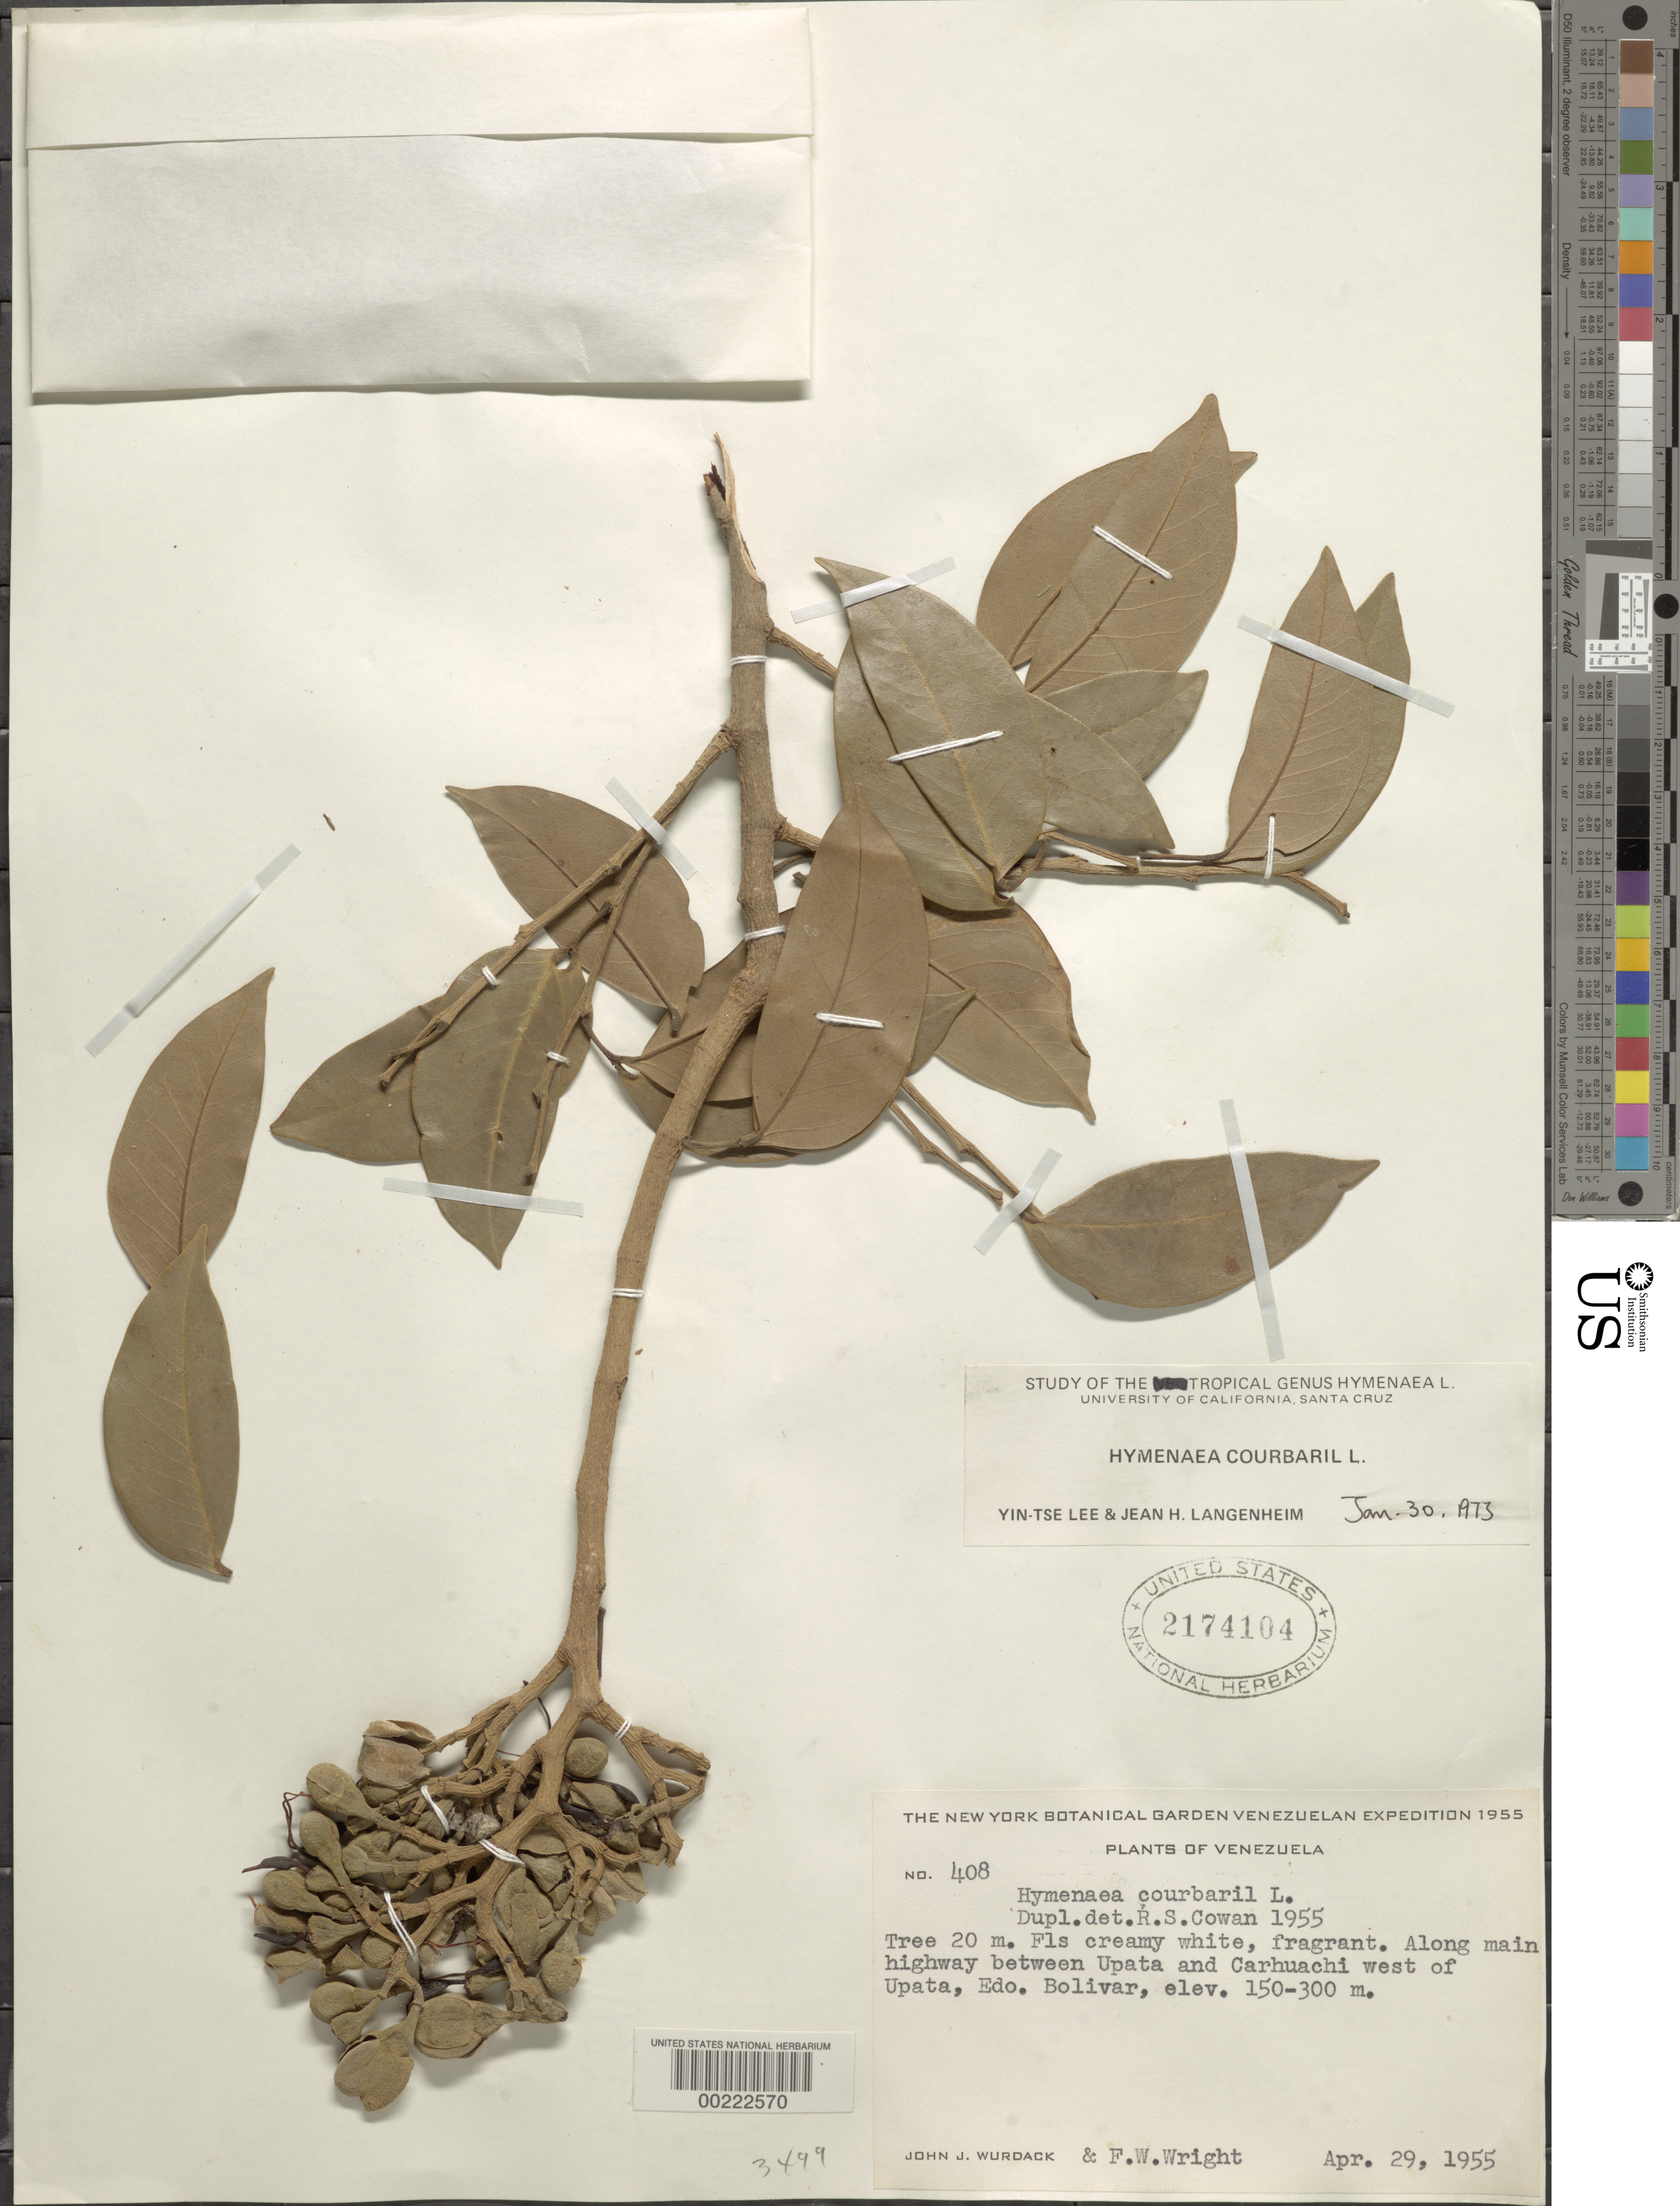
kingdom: Plantae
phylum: Tracheophyta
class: Magnoliopsida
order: Fabales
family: Fabaceae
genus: Hymenaea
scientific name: Hymenaea courbaril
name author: L.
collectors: J. J. Wurdack & F. W. Wright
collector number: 408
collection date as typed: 29 Apr 1955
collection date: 1955-04-29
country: Venezuela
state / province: Bolivar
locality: Between upata and carhuachi w of upata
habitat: Along main highway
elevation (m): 150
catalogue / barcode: US 2174104